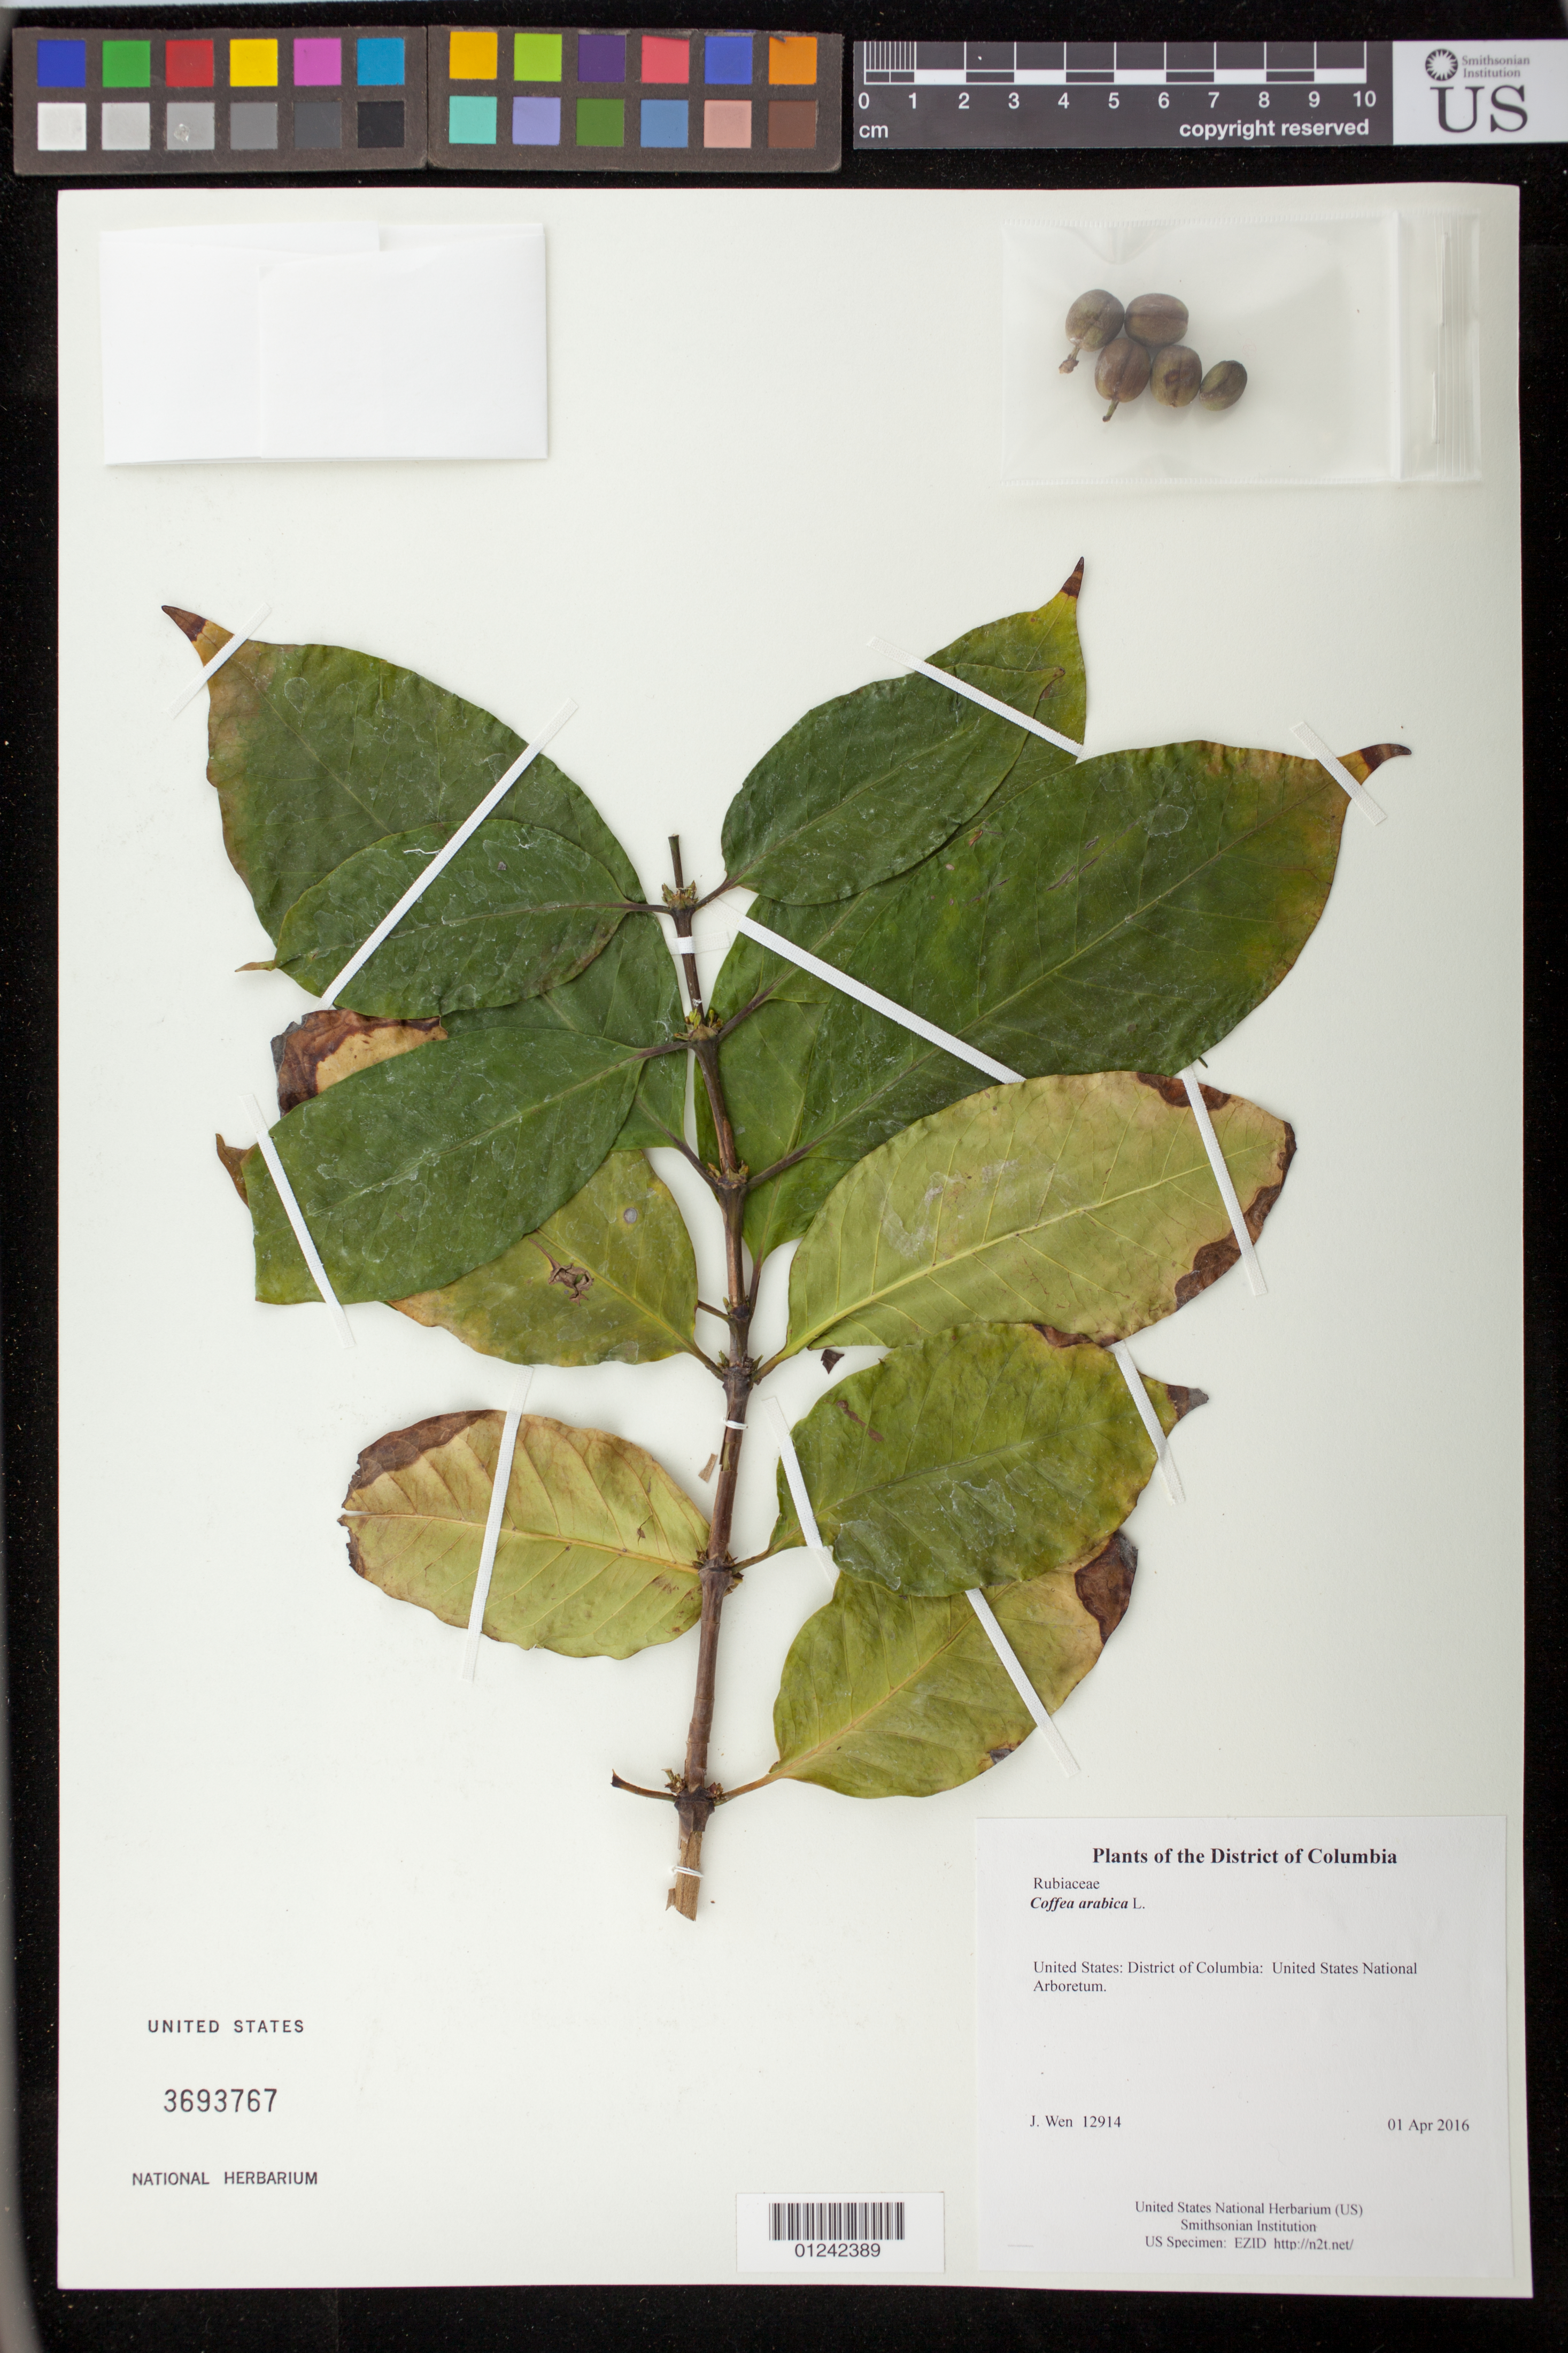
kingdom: Plantae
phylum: Tracheophyta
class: Magnoliopsida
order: Gentianales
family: Rubiaceae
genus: Coffea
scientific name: Coffea arabica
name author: L.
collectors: J. Wen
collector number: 12914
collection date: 2016-04-01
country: United States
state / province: District of Columbia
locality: United States National Arboretum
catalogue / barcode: US 3693767